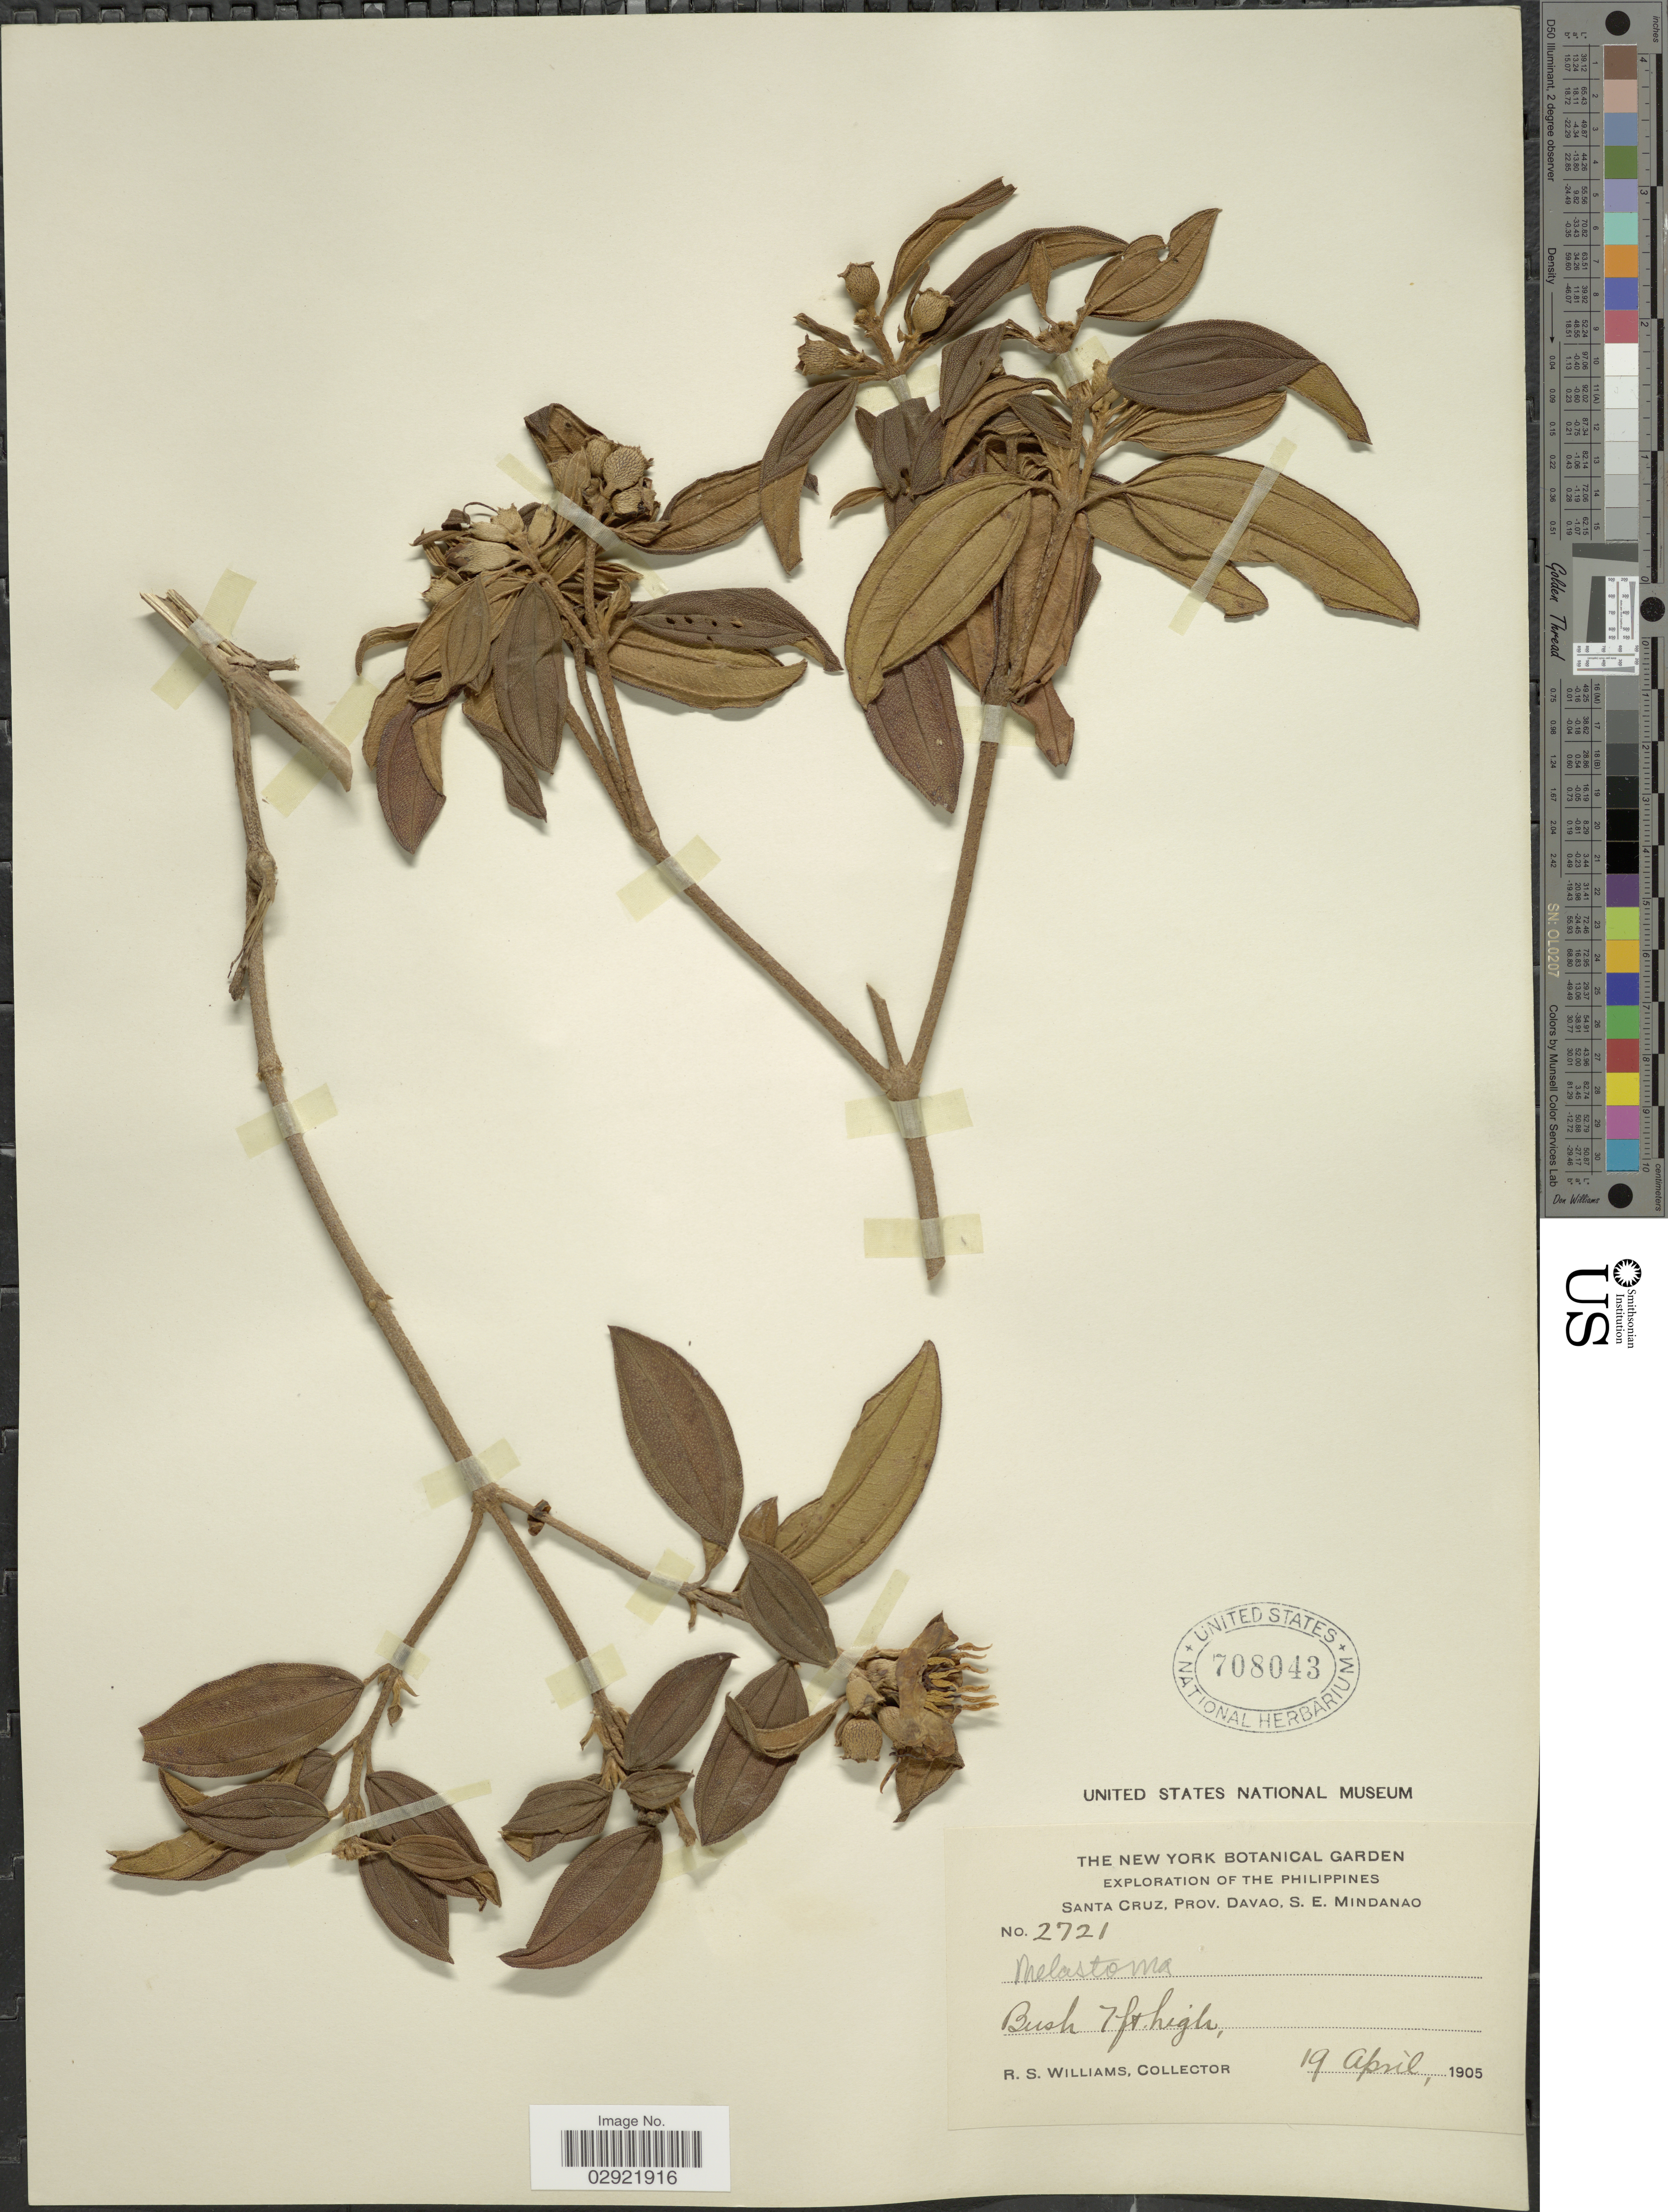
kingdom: Plantae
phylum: Tracheophyta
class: Magnoliopsida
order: Myrtales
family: Melastomataceae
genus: Melastoma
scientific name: Melastoma malabathricum subsp. malabathricum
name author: L.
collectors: R. S. Williams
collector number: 2721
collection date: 1905-04-19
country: Philippines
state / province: Davao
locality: Santa Cruz, Prov. Davao. S.E. Mindanao.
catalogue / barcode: US 708043